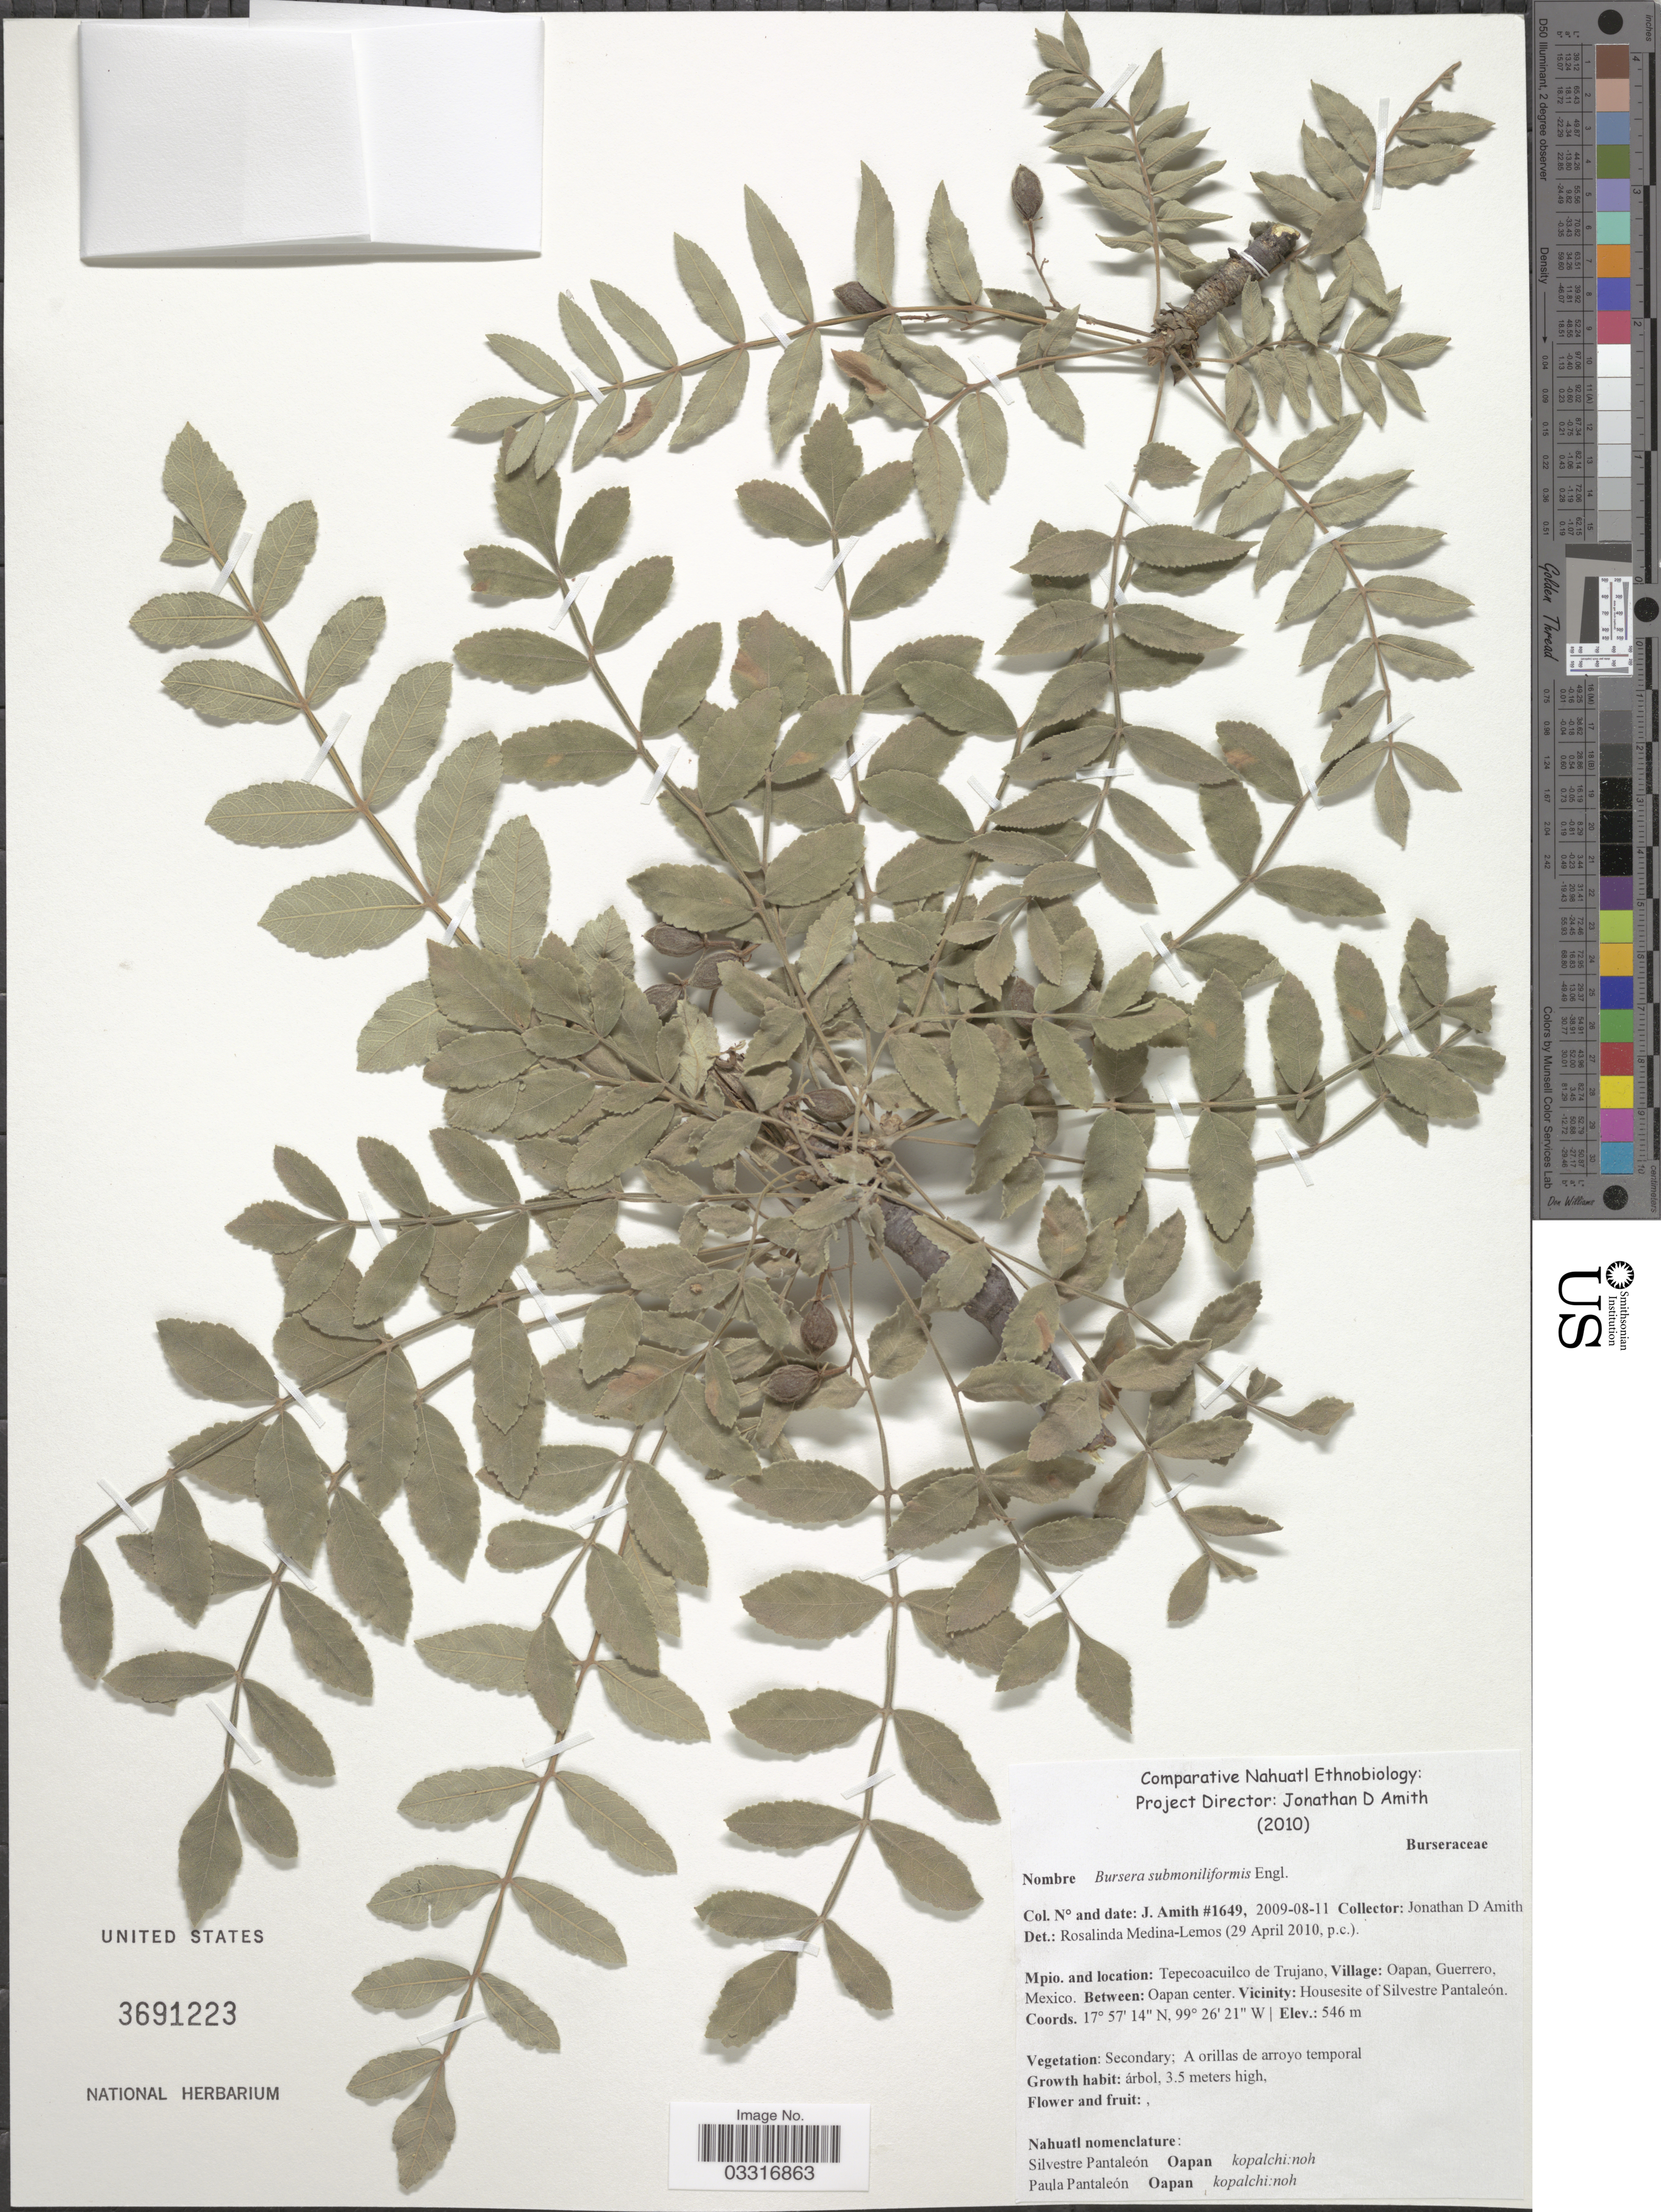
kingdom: Plantae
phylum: Tracheophyta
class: Magnoliopsida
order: Sapindales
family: Burseraceae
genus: Bursera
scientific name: Bursera submoniliformis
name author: Engl. in A. DC.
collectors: J. D. Amith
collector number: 1649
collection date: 2009-08-11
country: Mexico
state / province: Guerrero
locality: Mpio. and location: Tepecoacuilco de Trujano, Village: Oapan. Between: Oapan center. Vicinity: Housesite of Silvestre Pantaleón.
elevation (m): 546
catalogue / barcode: US 3691223